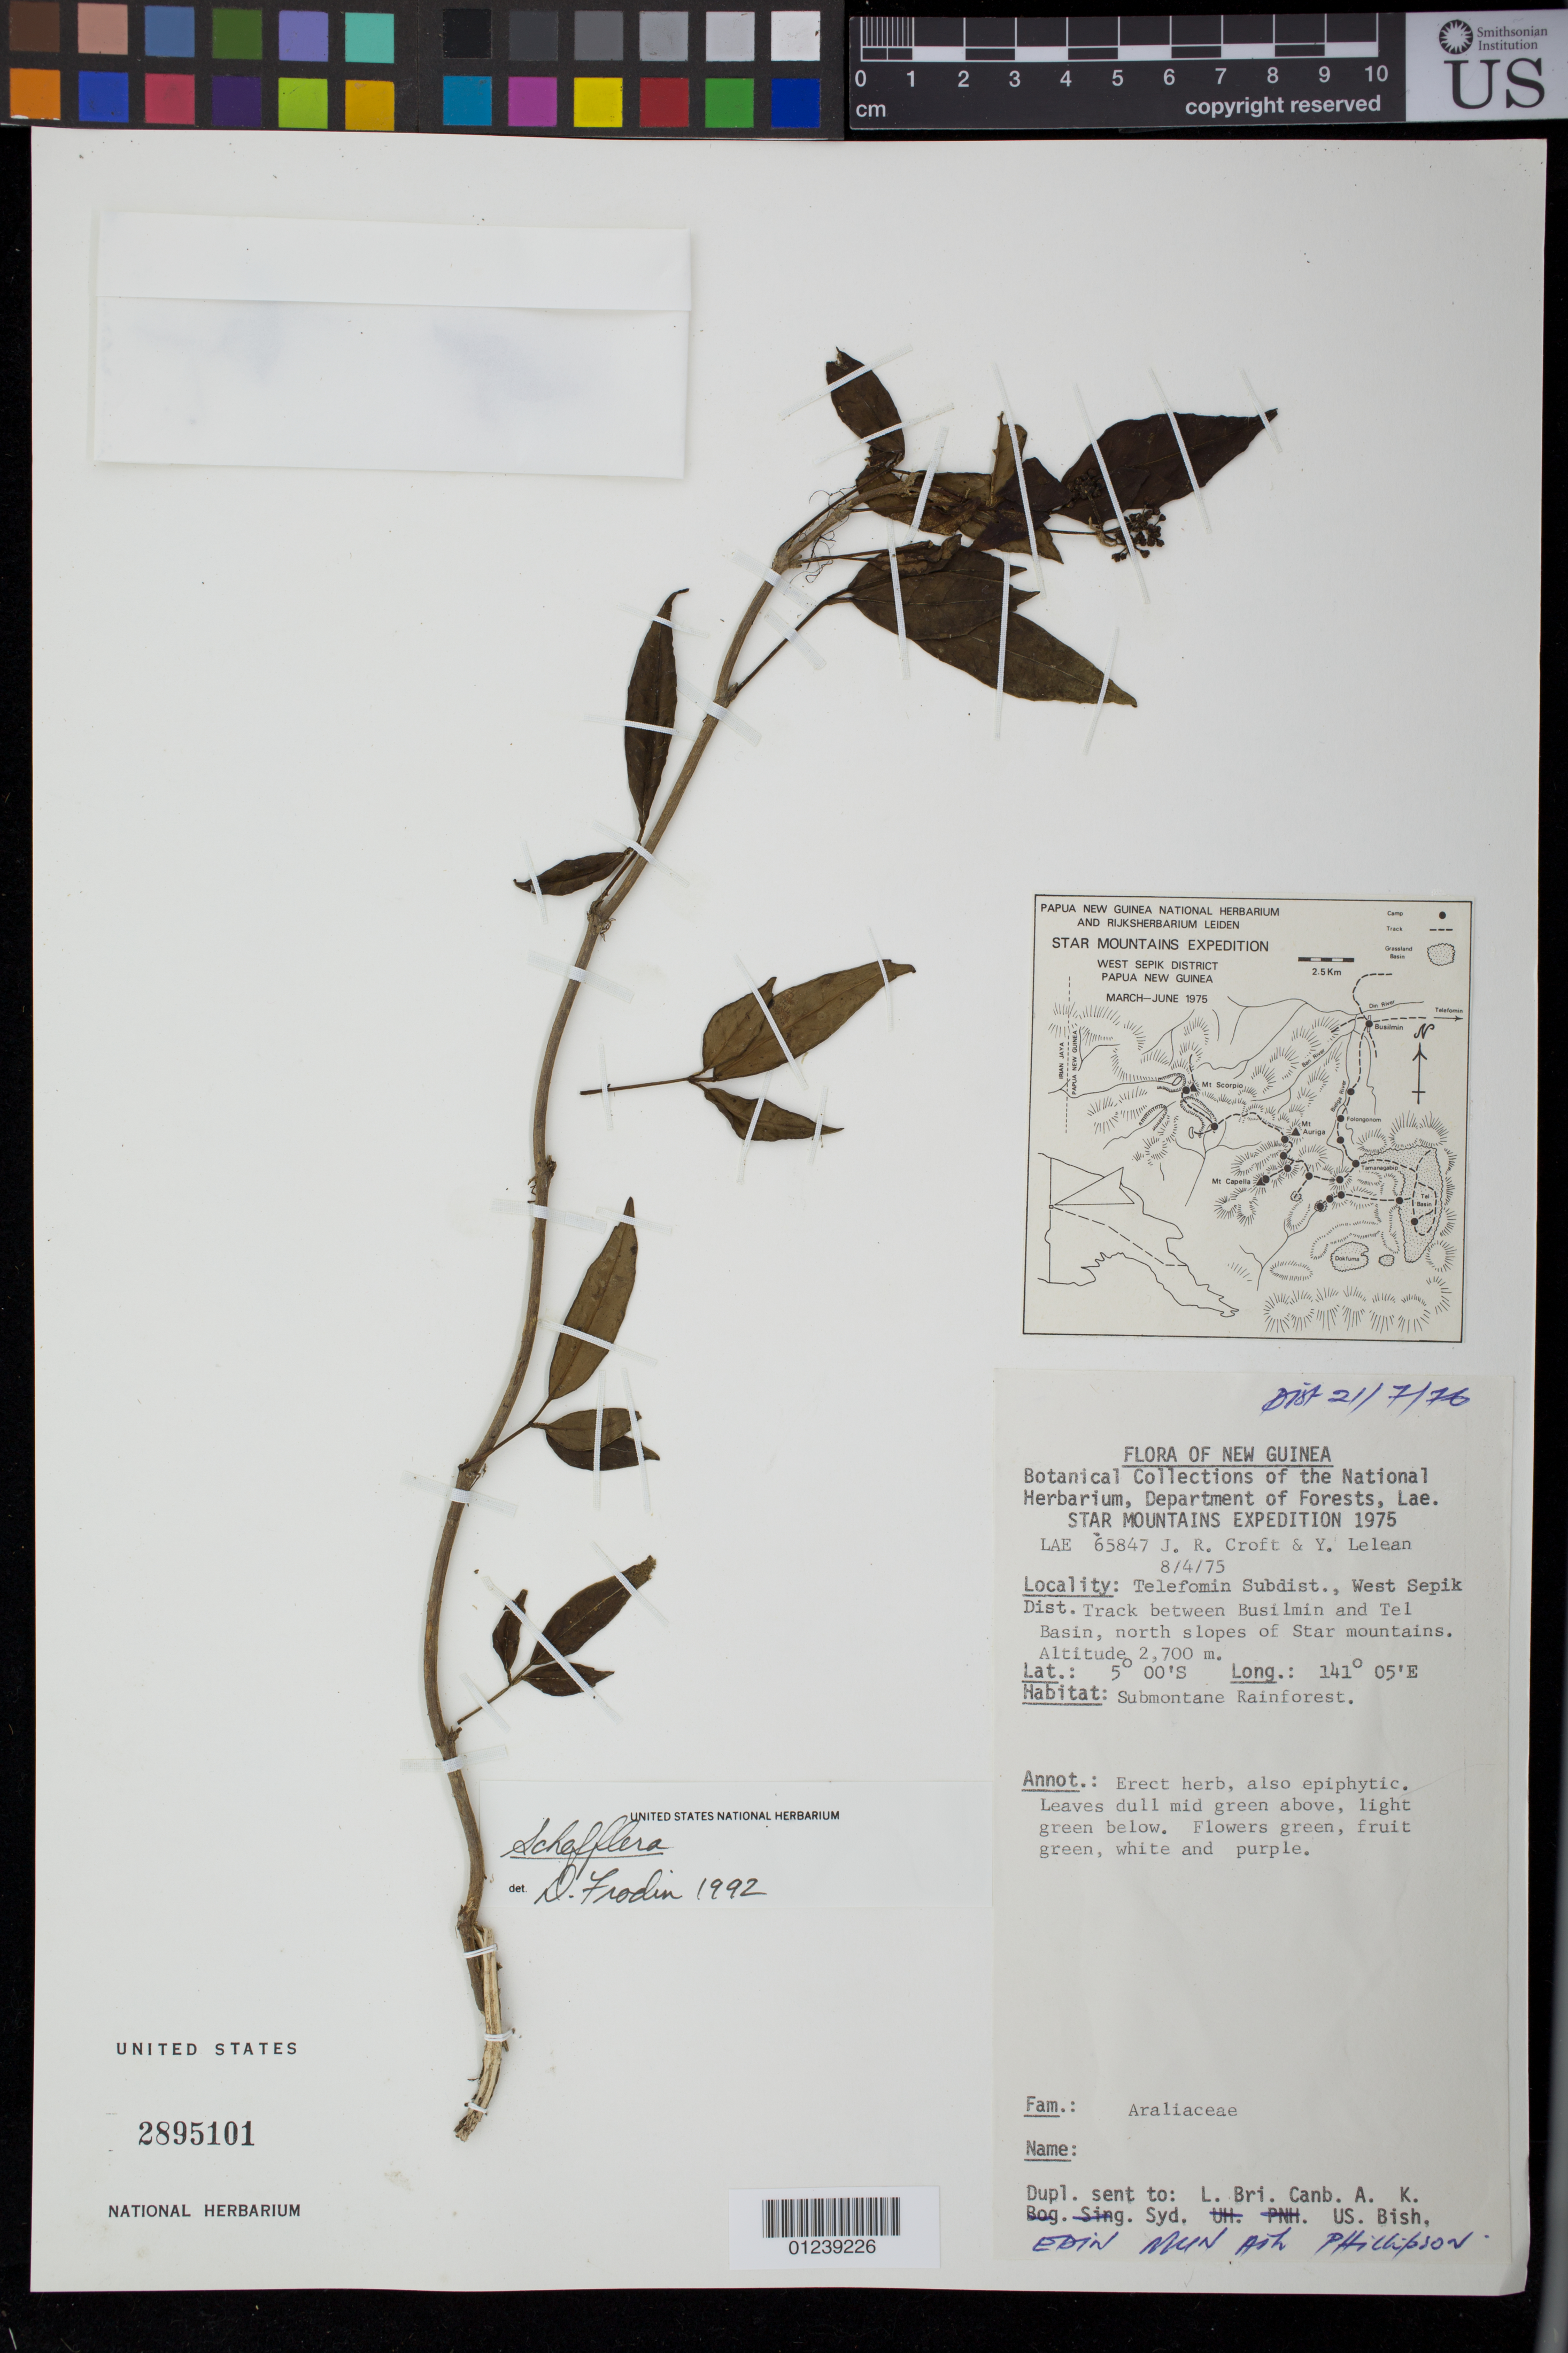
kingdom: Plantae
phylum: Tracheophyta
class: Magnoliopsida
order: Apiales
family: Araliaceae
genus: Schefflera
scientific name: Schefflera sp.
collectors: J. R. Croft & Y. Lelean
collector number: LAE 65847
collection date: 1975-04-08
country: Papua New Guinea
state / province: Sandaun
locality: Telefomin Subdist., West Sepik Dist. Track between Busilmin and Tel Basin, north slopes of Star mountains.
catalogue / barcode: US 2895101